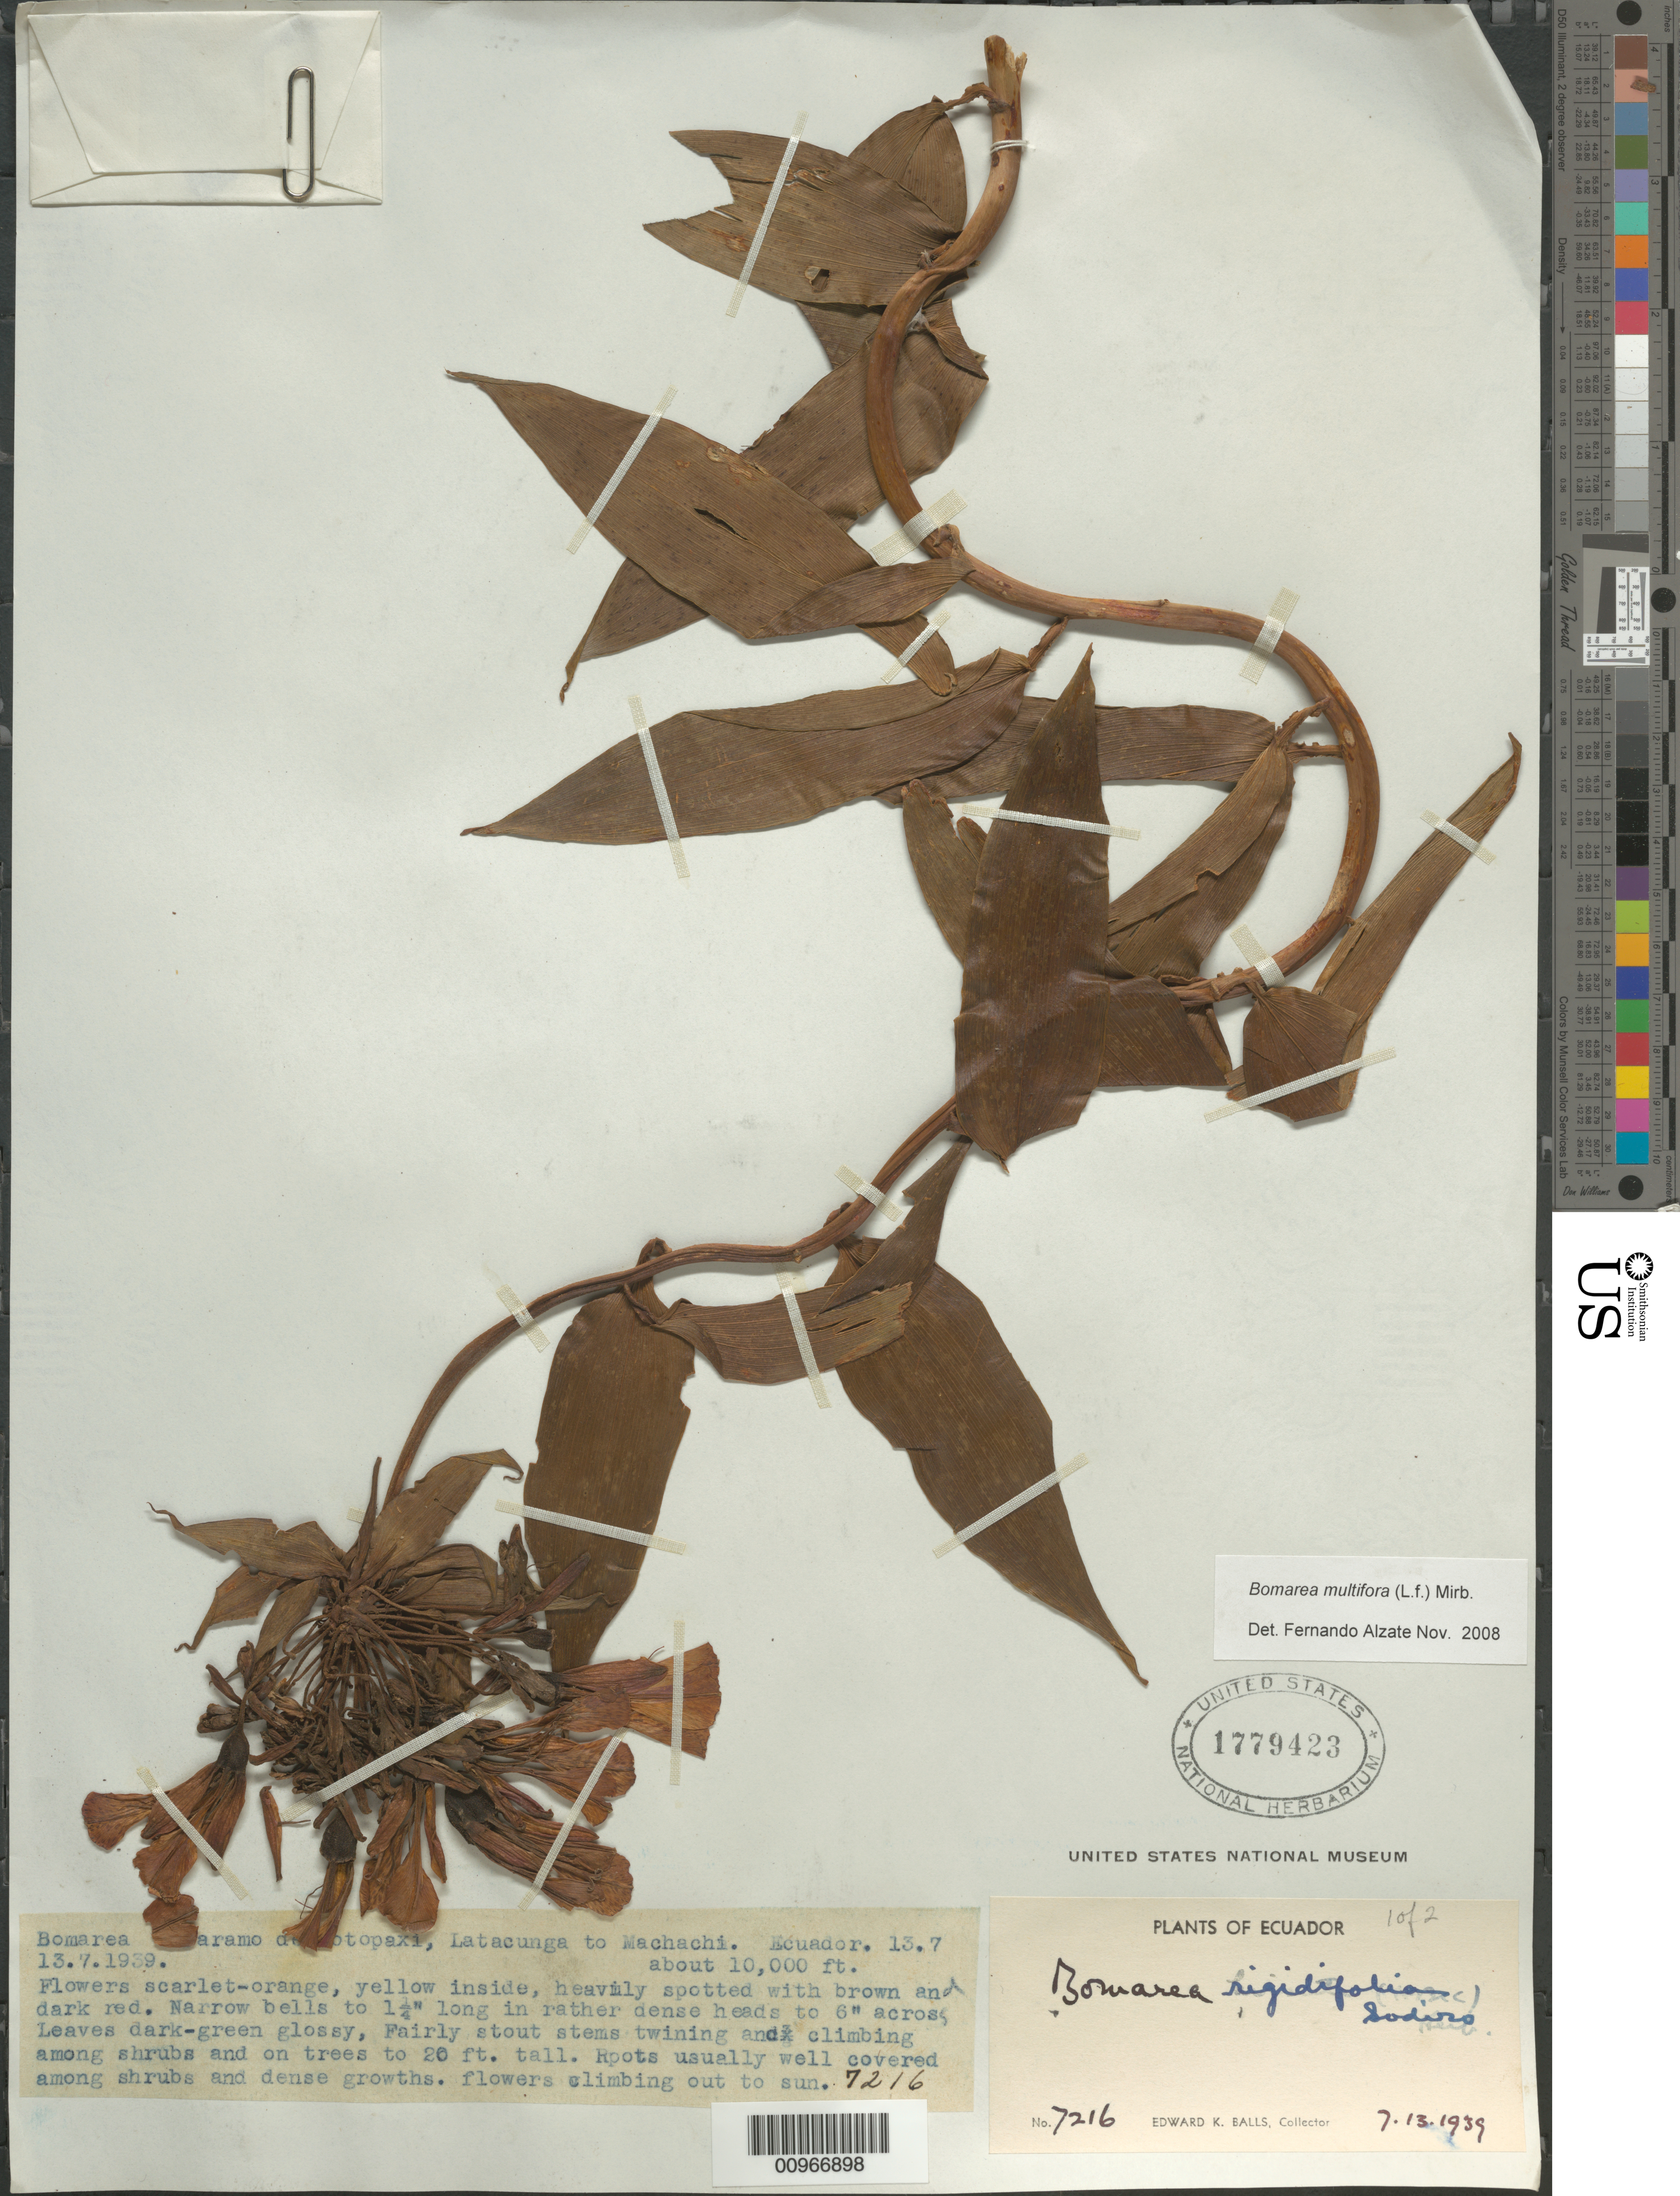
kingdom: Plantae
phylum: Tracheophyta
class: Liliopsida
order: Liliales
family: Alstroemeriaceae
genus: Bomarea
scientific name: Bomarea multiflora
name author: (L. f.) Mirb.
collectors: E. K. Balls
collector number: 7216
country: Ecuador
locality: Paramo de Cotopaxi, Latacunga to Machachi.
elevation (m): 3048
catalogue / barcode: US 1779423